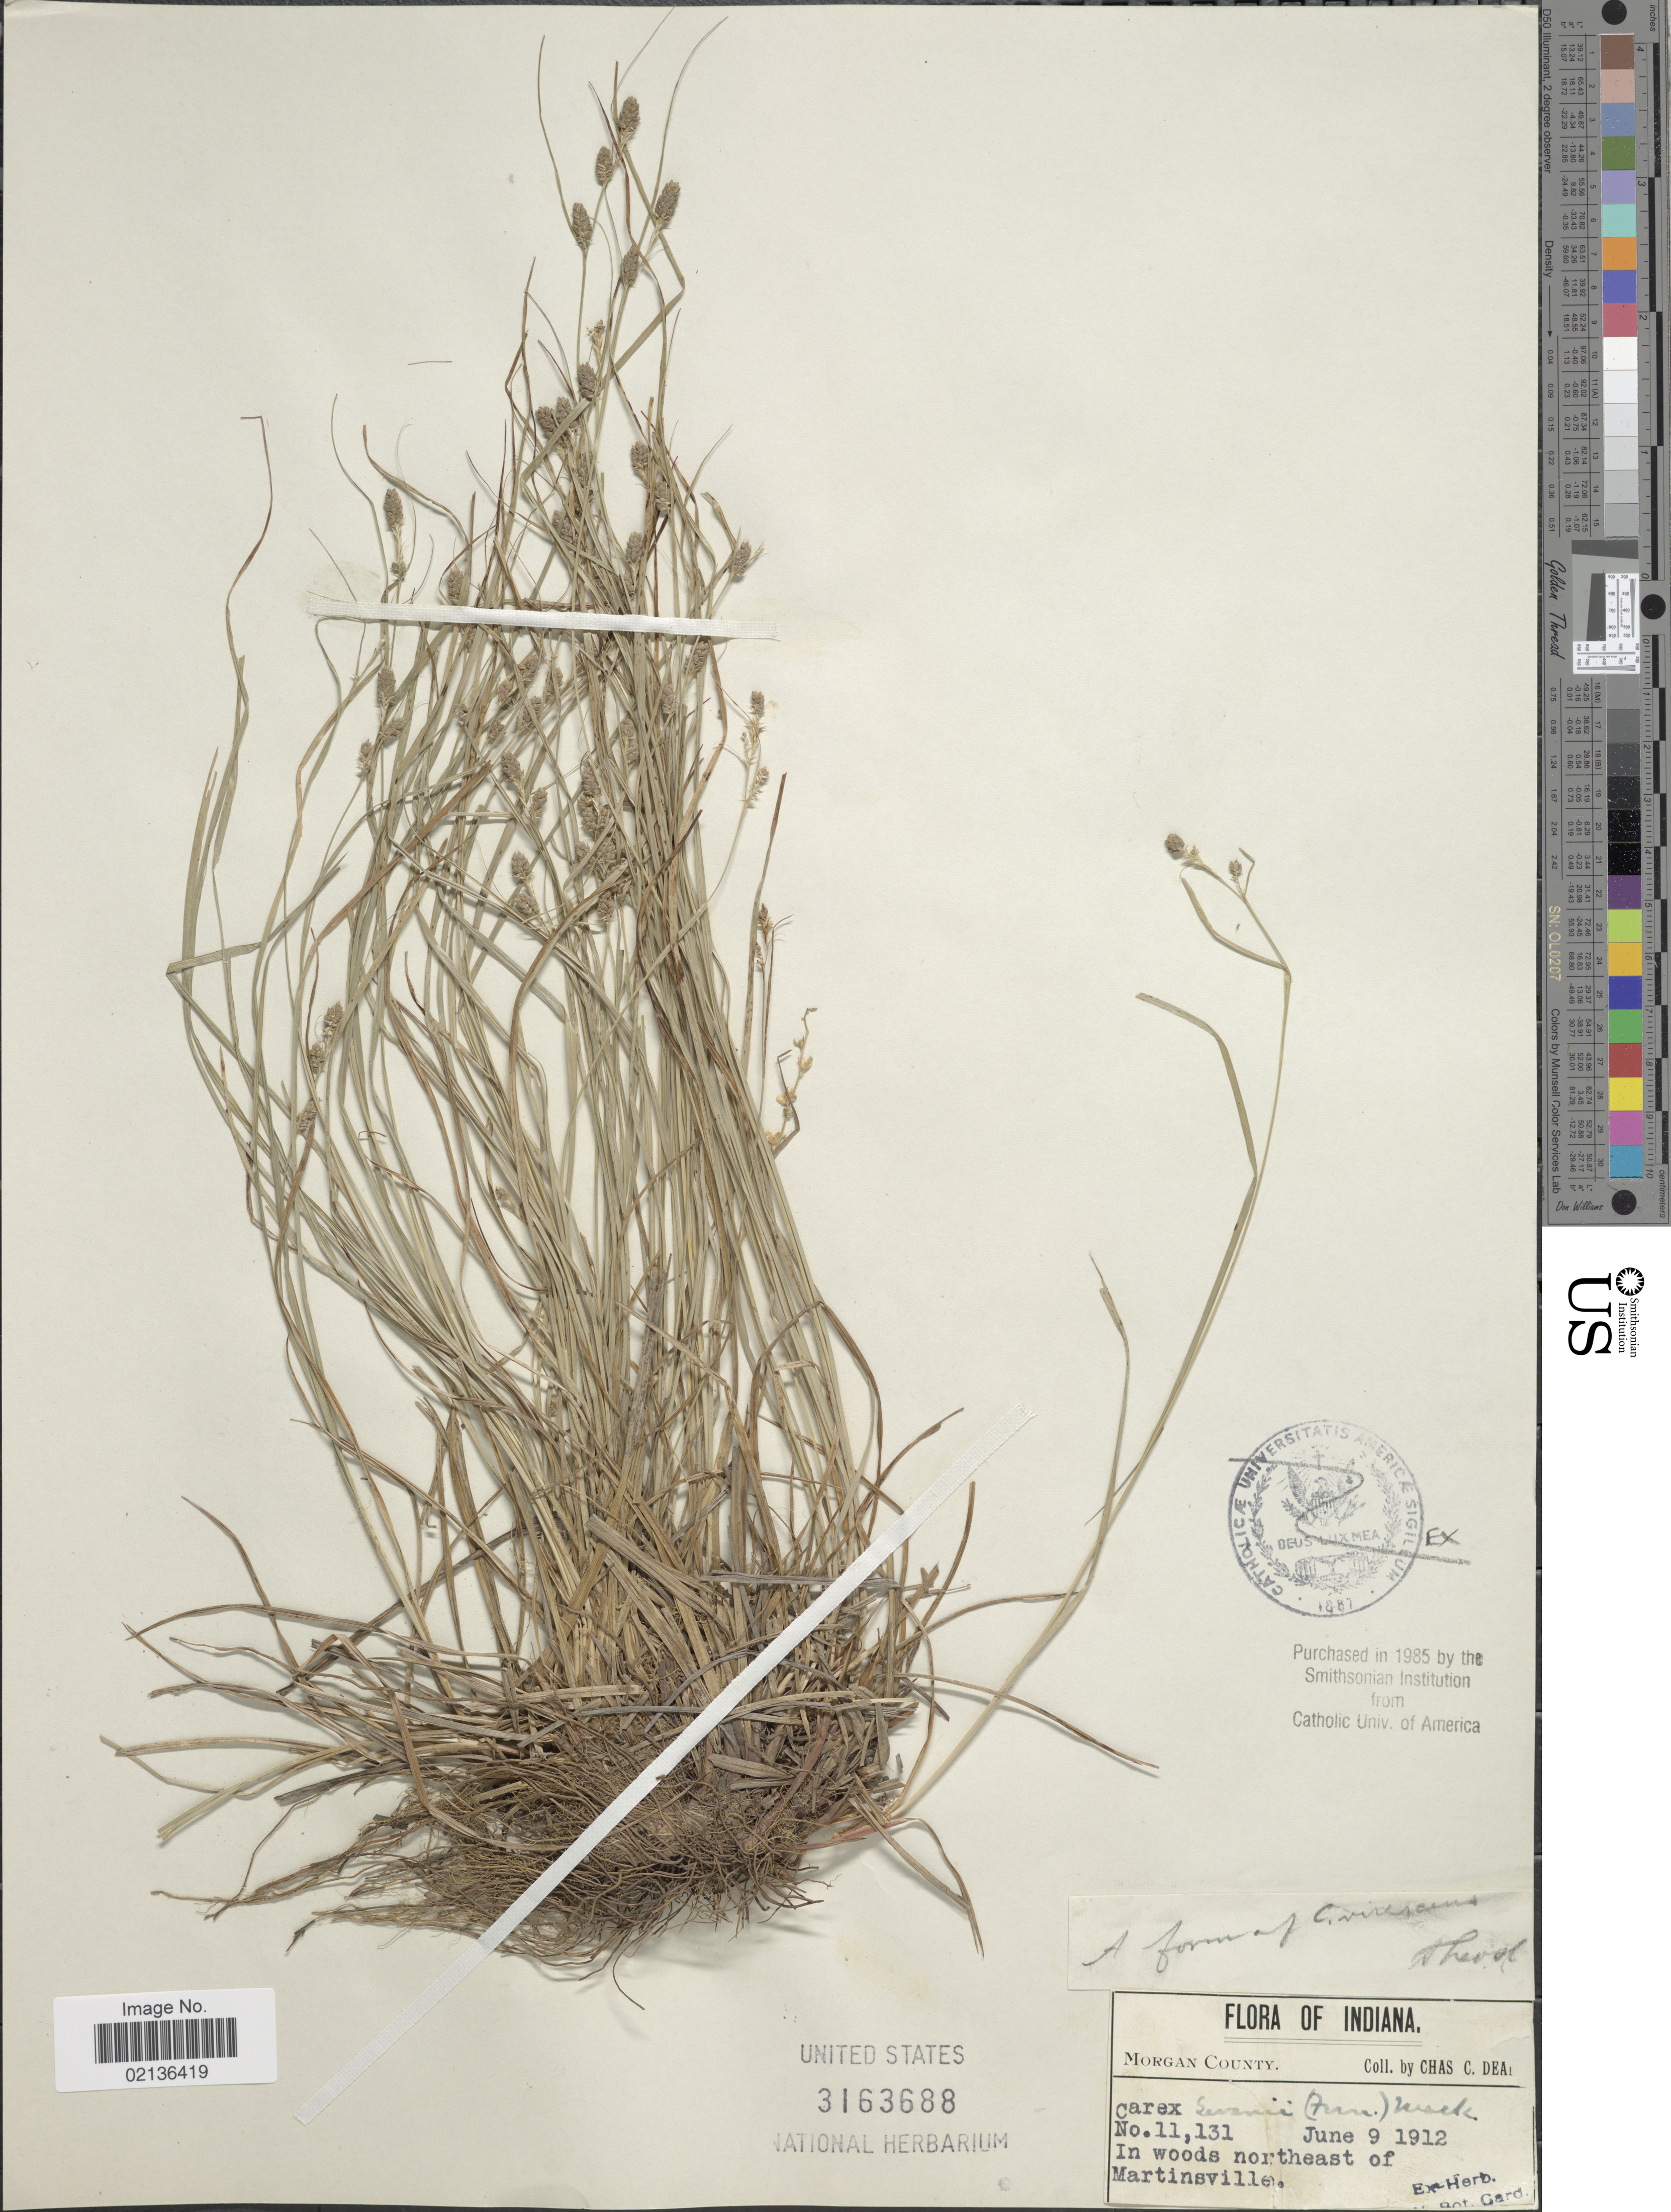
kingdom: Plantae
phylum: Tracheophyta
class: Liliopsida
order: Poales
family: Cyperaceae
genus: Carex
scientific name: Carex swanii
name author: (Fernald) Mack.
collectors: C. C. Deam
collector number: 11131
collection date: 1912-06-09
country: United States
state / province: Indiana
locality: Morgan County, In woods northeast of Martinsville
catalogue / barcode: US 3163688